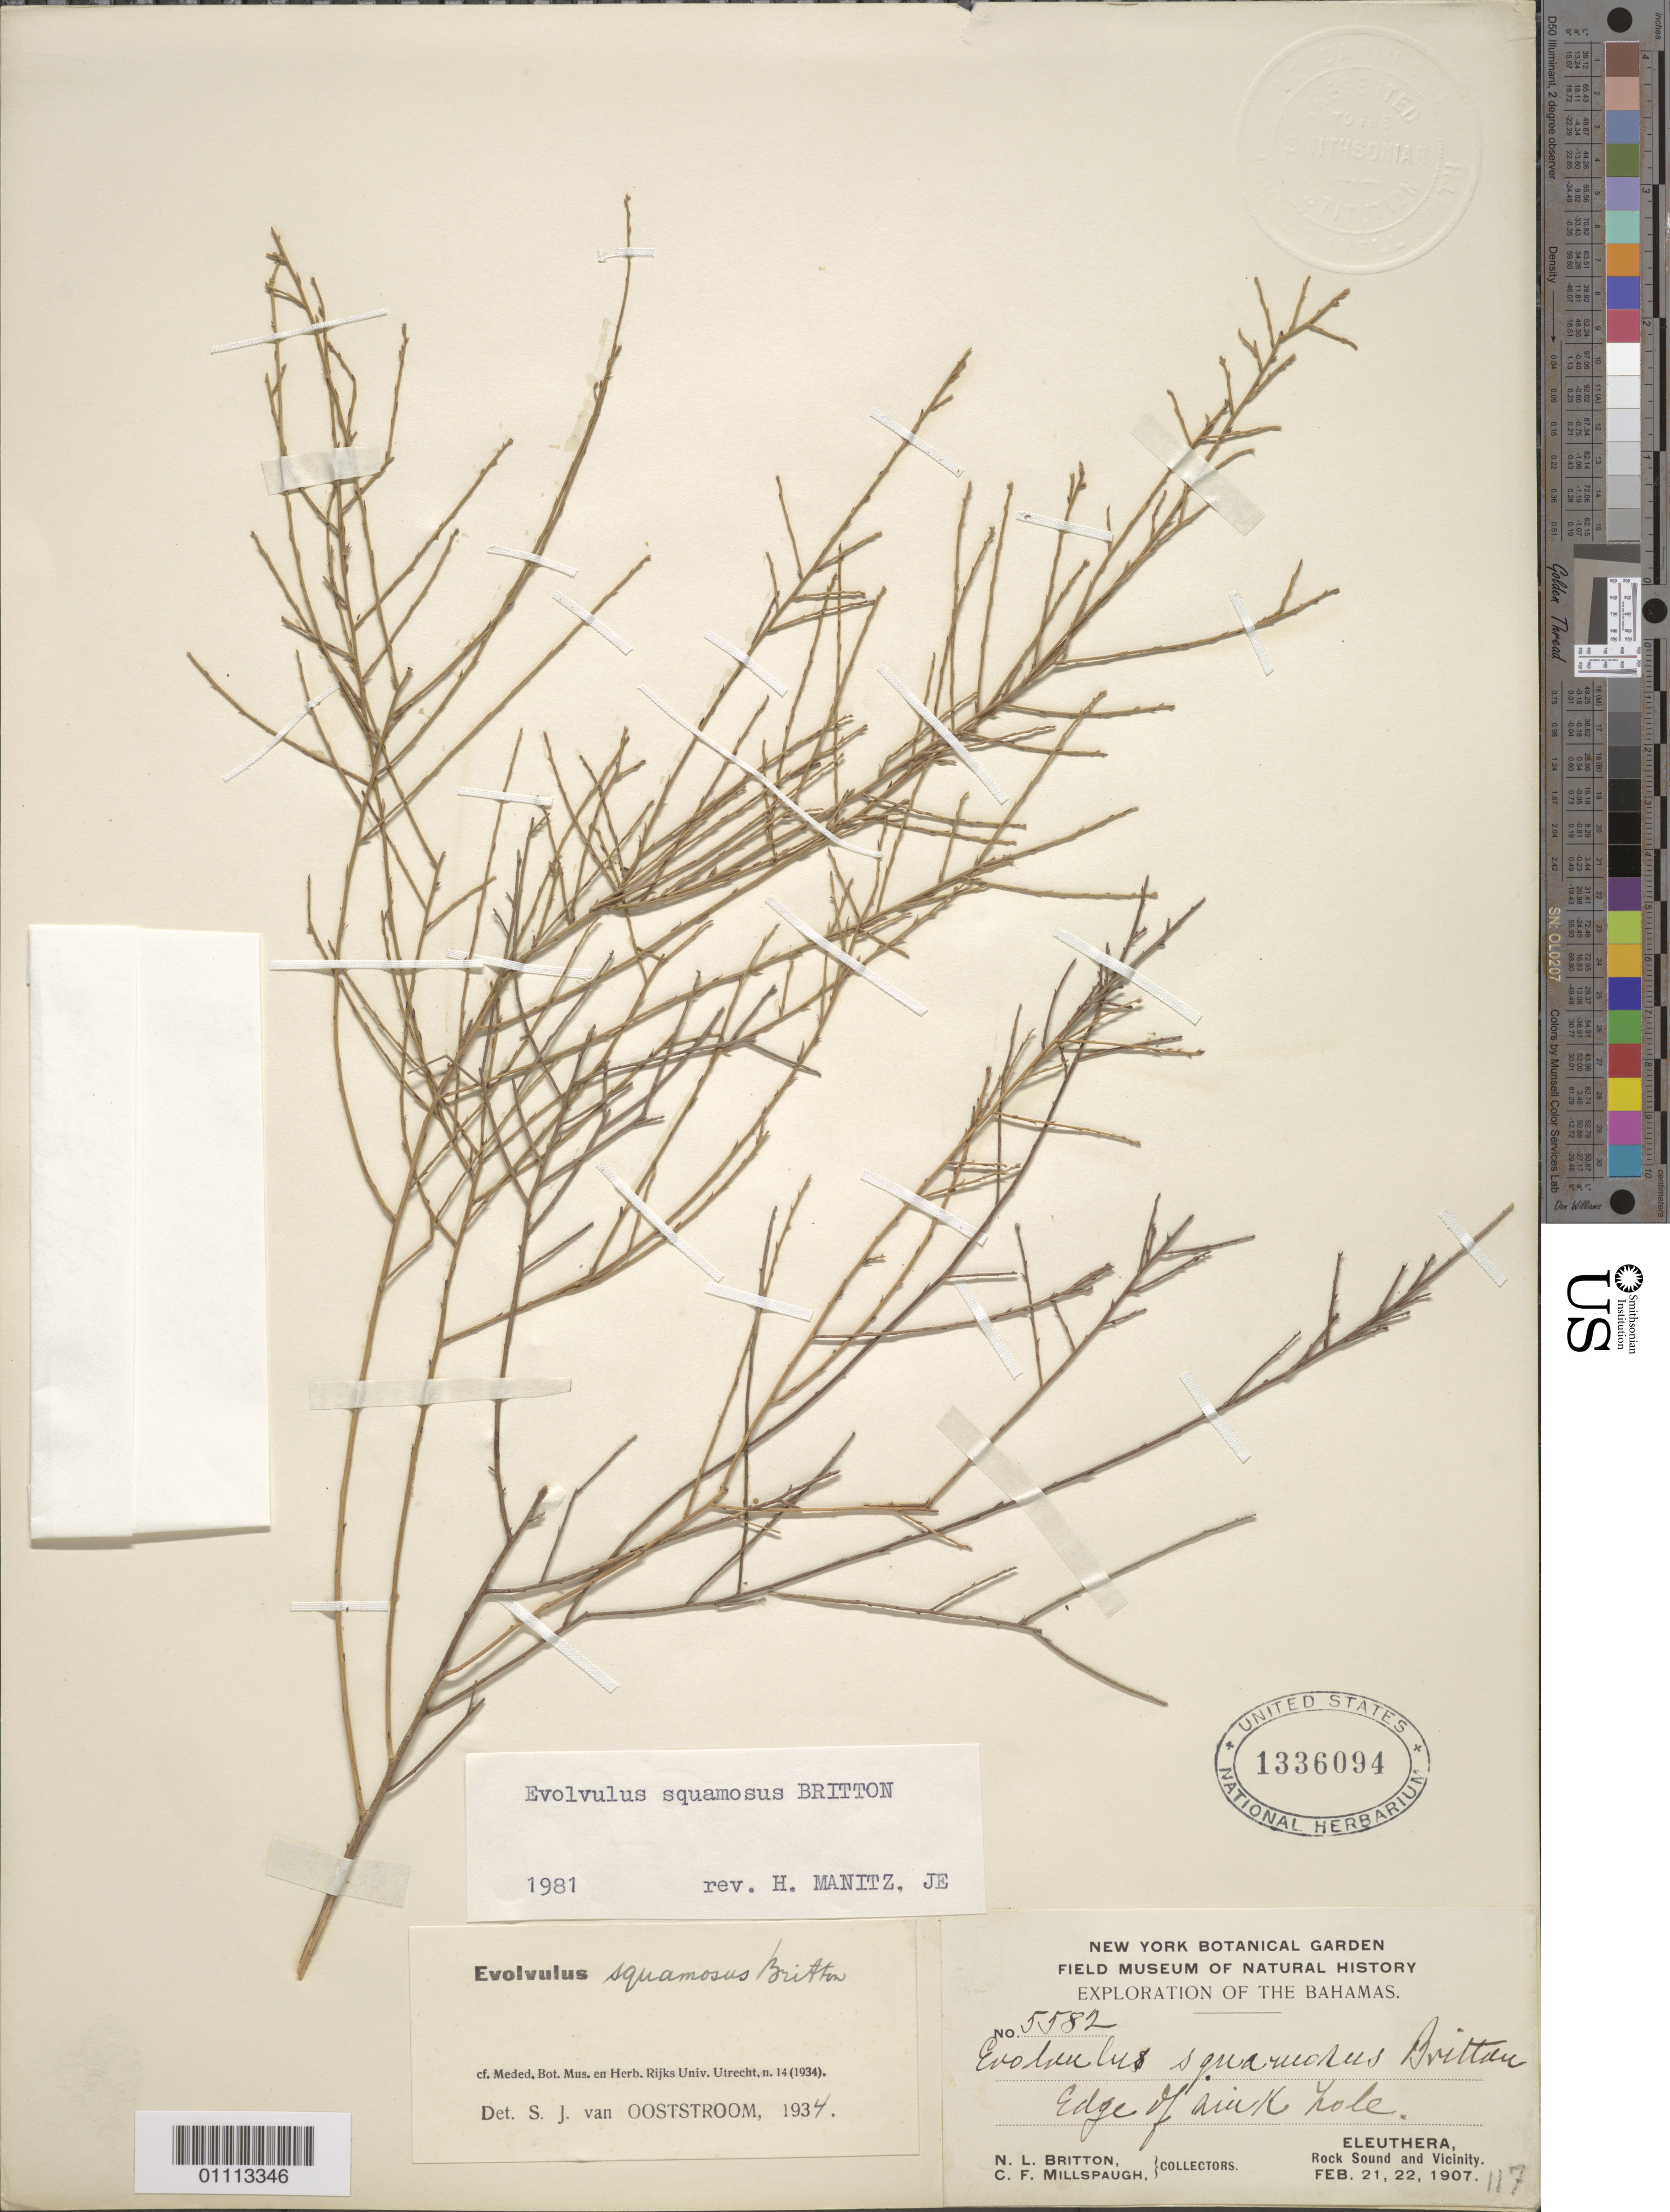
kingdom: Plantae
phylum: Tracheophyta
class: Magnoliopsida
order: Solanales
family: Convolvulaceae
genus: Evolvulus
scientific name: Evolvulus squamosus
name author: Britton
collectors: N. Britton & C. F. Millspaugh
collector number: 5582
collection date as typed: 21 Feb 1907 and 22 Feb 1907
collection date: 1907-02-21,1907-02-22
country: Bahamas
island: Eleuthera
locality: Eleuthera, rock Sound and vicinity. Edge of sink hole.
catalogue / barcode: US 1336094